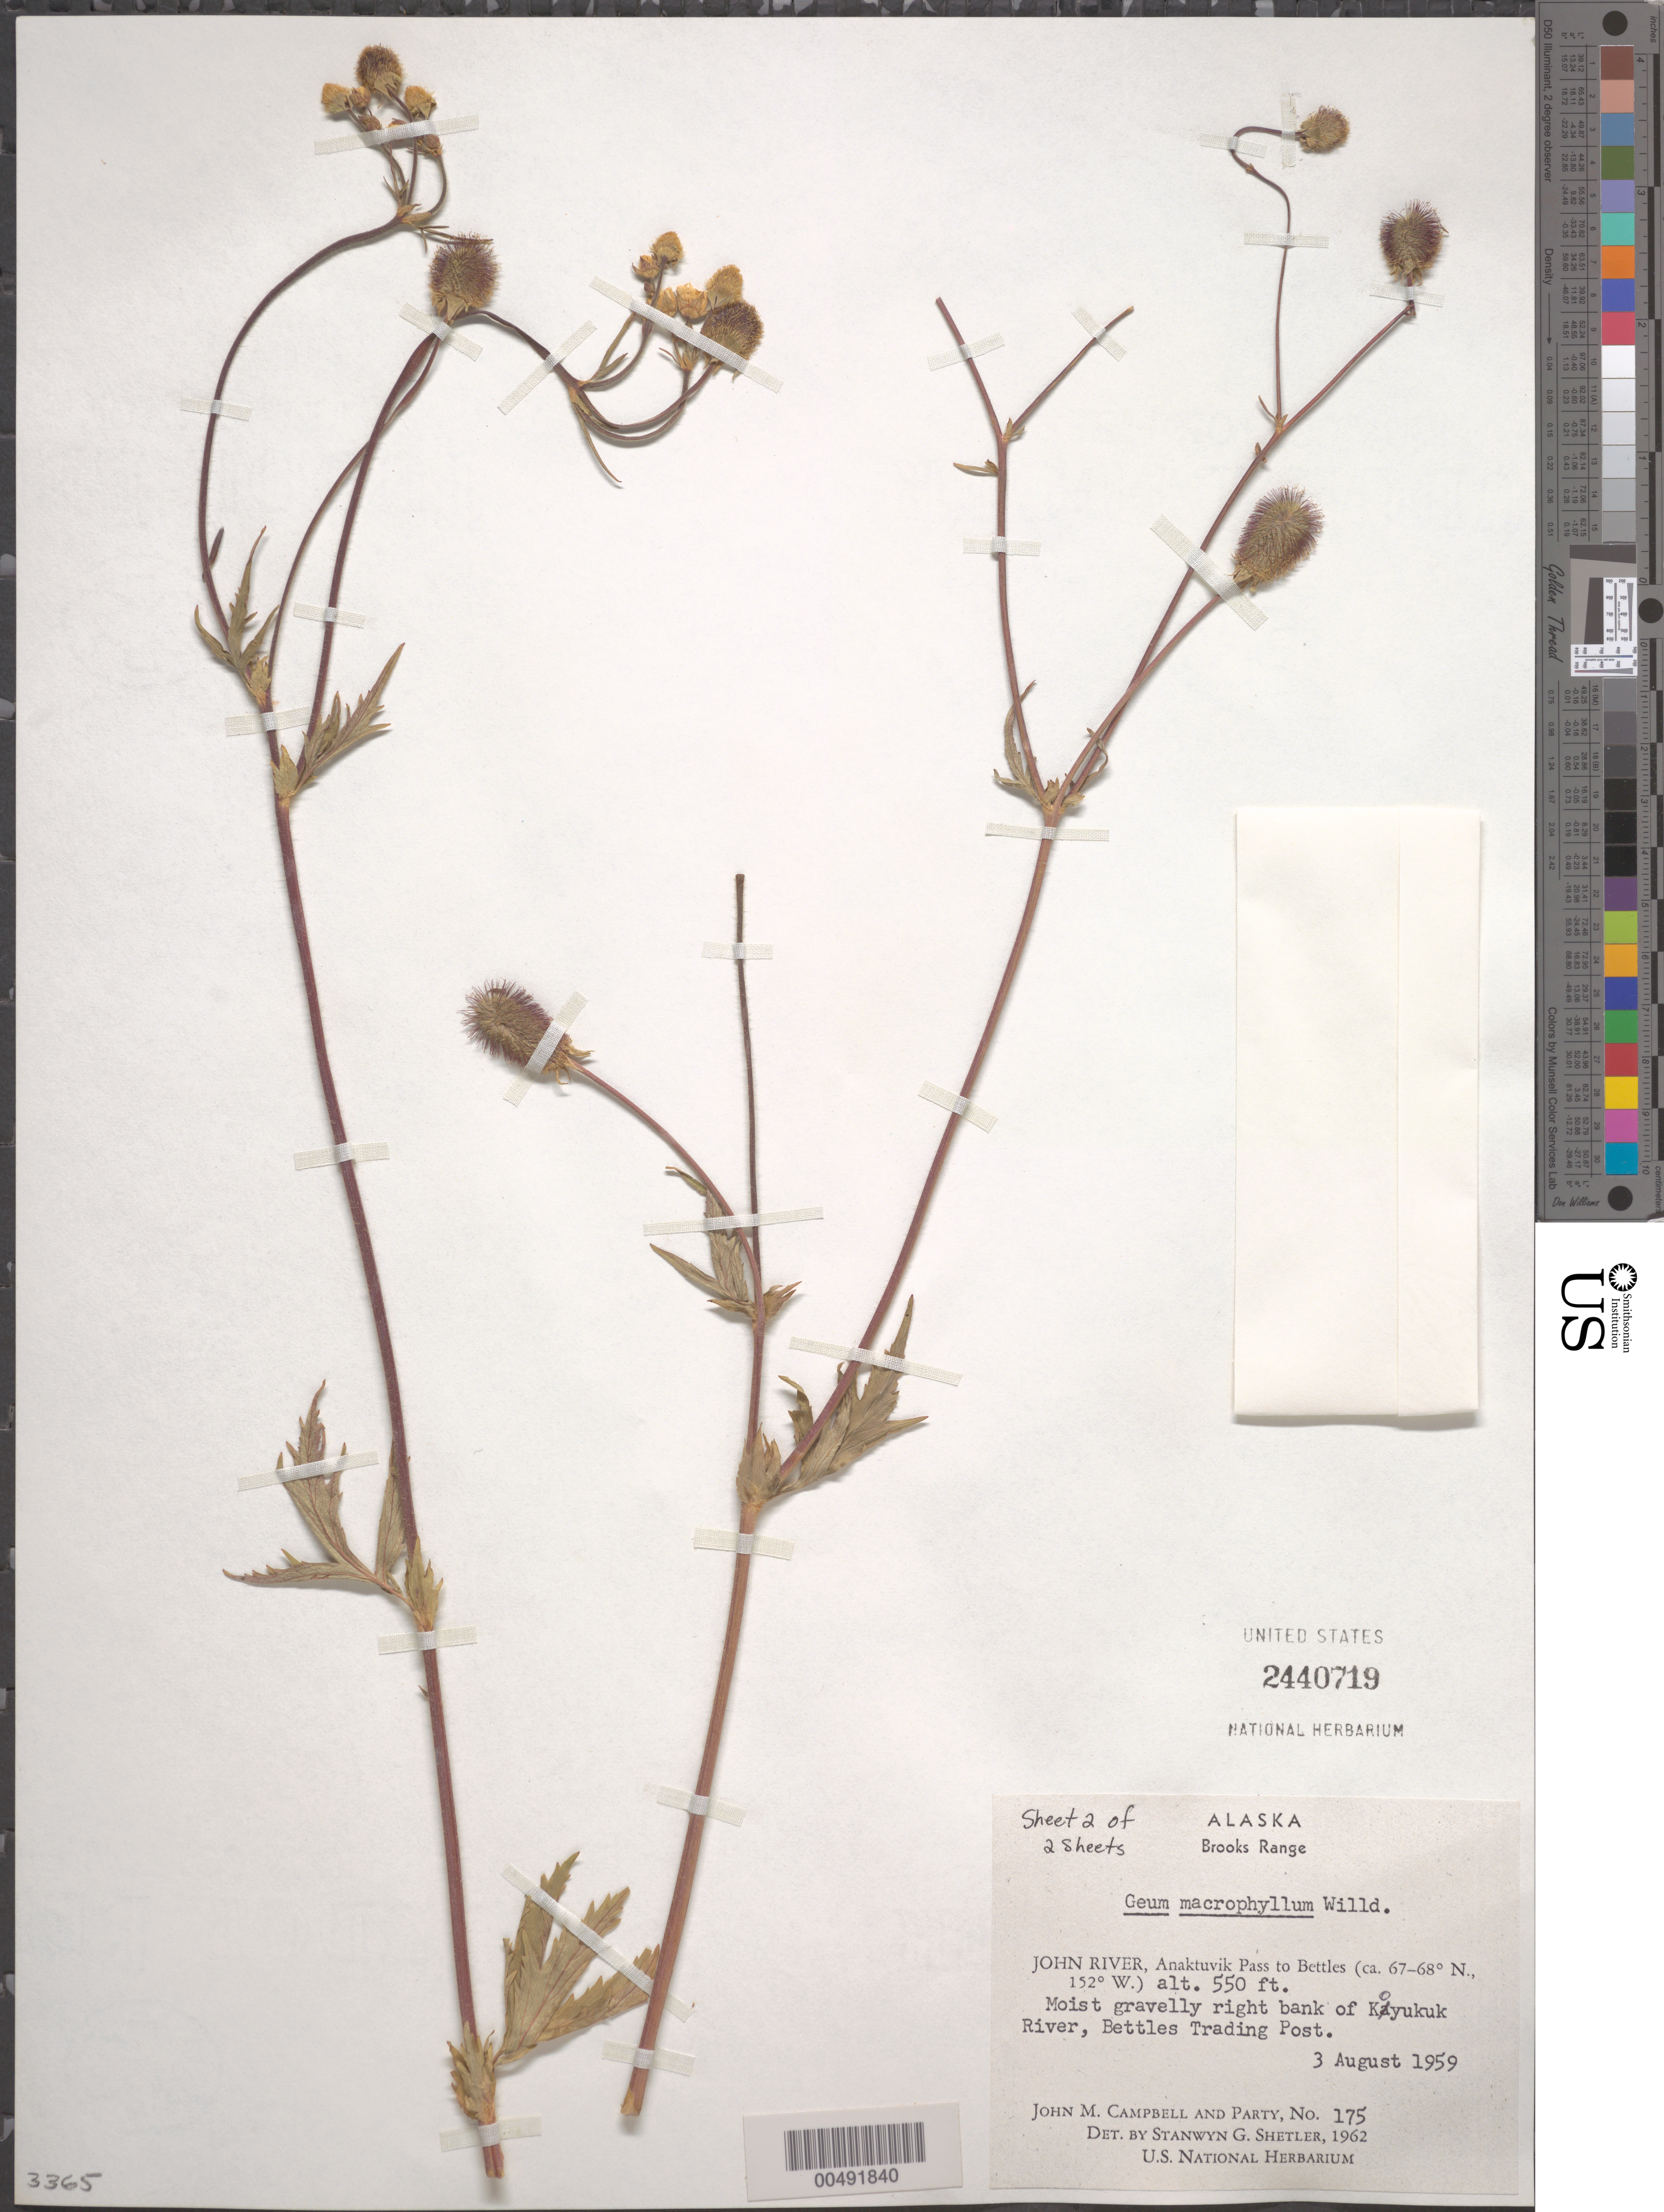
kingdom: Plantae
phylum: Tracheophyta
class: Magnoliopsida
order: Rosales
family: Rosaceae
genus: Geum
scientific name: Geum macrophyllum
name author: Willd.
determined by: Shetler, Stanwyn G., (US), NMNH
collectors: J. M. Campbell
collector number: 175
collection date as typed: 03 Aug 1959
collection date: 1959-08-03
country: United States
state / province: Alaska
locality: Brooks Range, right bank of Koyukuk River, Bettles Trading Post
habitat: moist gravelly bank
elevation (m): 168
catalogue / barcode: US 2440719